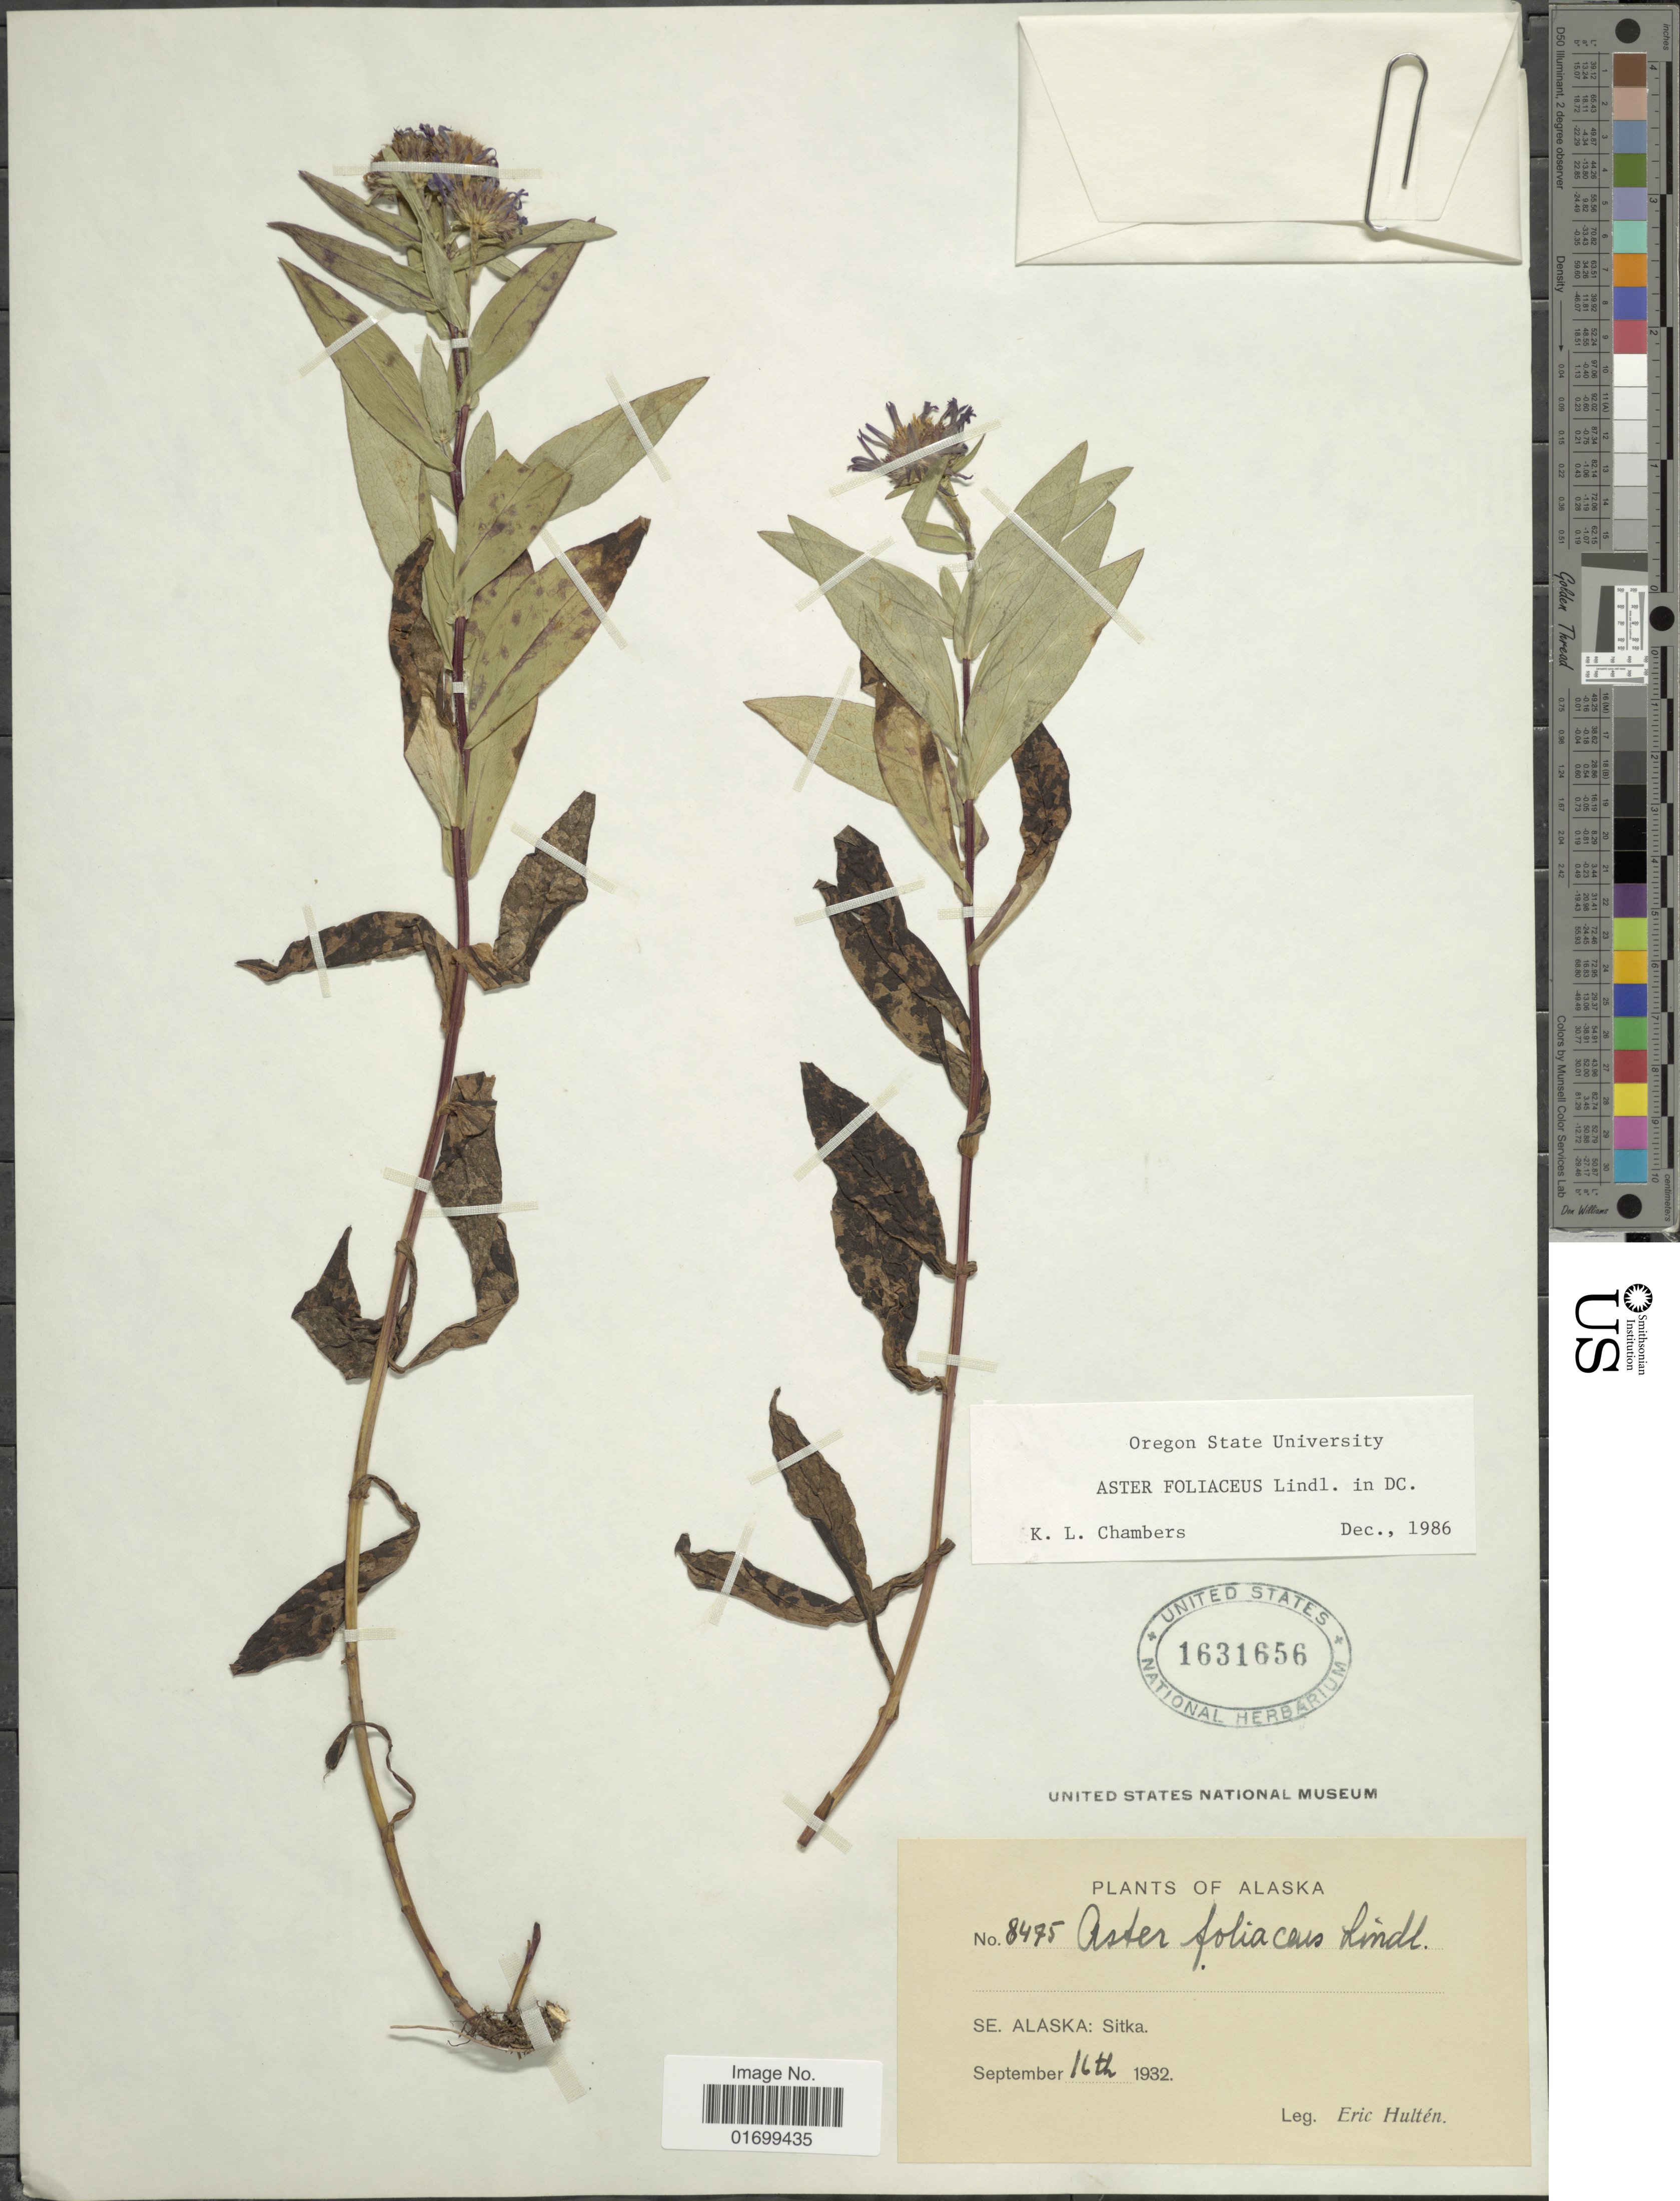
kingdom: Plantae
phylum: Tracheophyta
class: Magnoliopsida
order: Asterales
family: Asteraceae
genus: Symphyotrichum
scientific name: Symphyotrichum foliaceum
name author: (Lindl. ex DC.) G.L. Nesom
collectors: E. G. Hultén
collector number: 8475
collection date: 1932-09-16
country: United States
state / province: Alaska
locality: SE. Alaska: Sitka.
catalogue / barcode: US 1631656